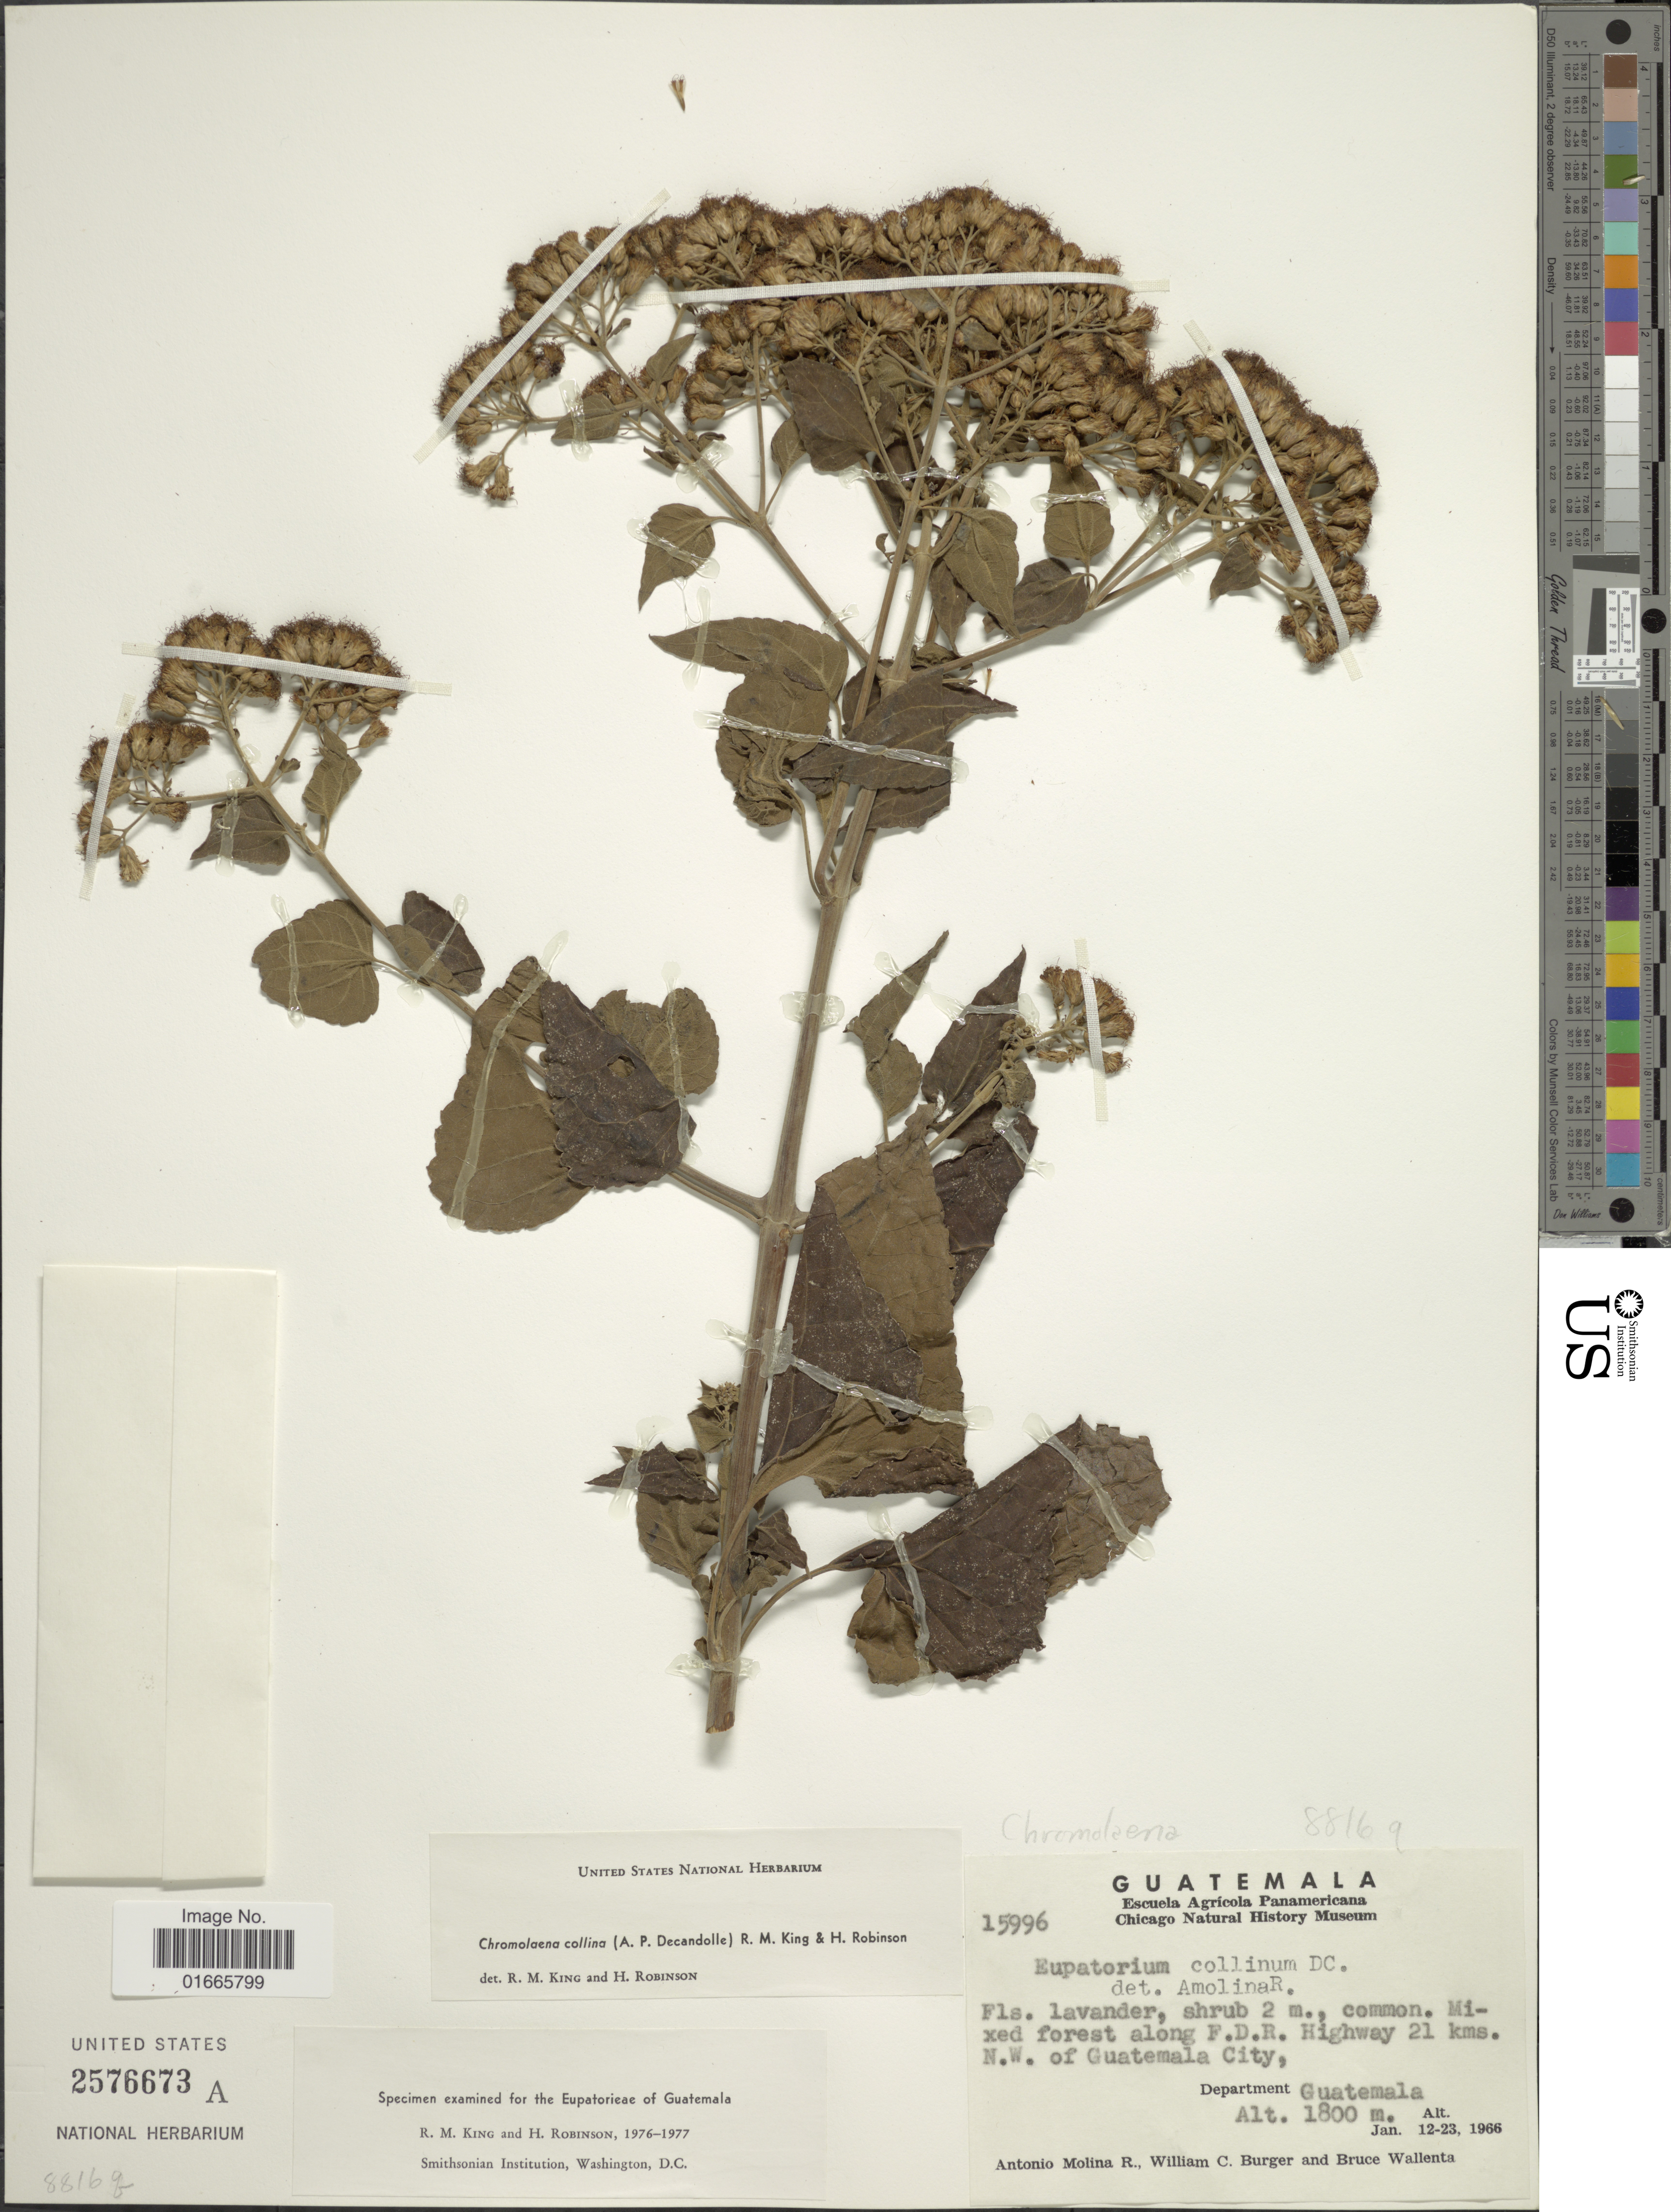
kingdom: Plantae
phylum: Tracheophyta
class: Magnoliopsida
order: Asterales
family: Asteraceae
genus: Chromolaena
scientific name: Chromolaena collina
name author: (DC.) R.M. King & H. Rob.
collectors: A. Molina R., W. Burger & B. Wallenta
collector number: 15996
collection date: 1966-01-12/1966-01-23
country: Guatemala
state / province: Guatemala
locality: Along F. D. R. Highway 21 kms, N. W. of Guatemala City, Department Guatemala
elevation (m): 1800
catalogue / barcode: US 2576673A